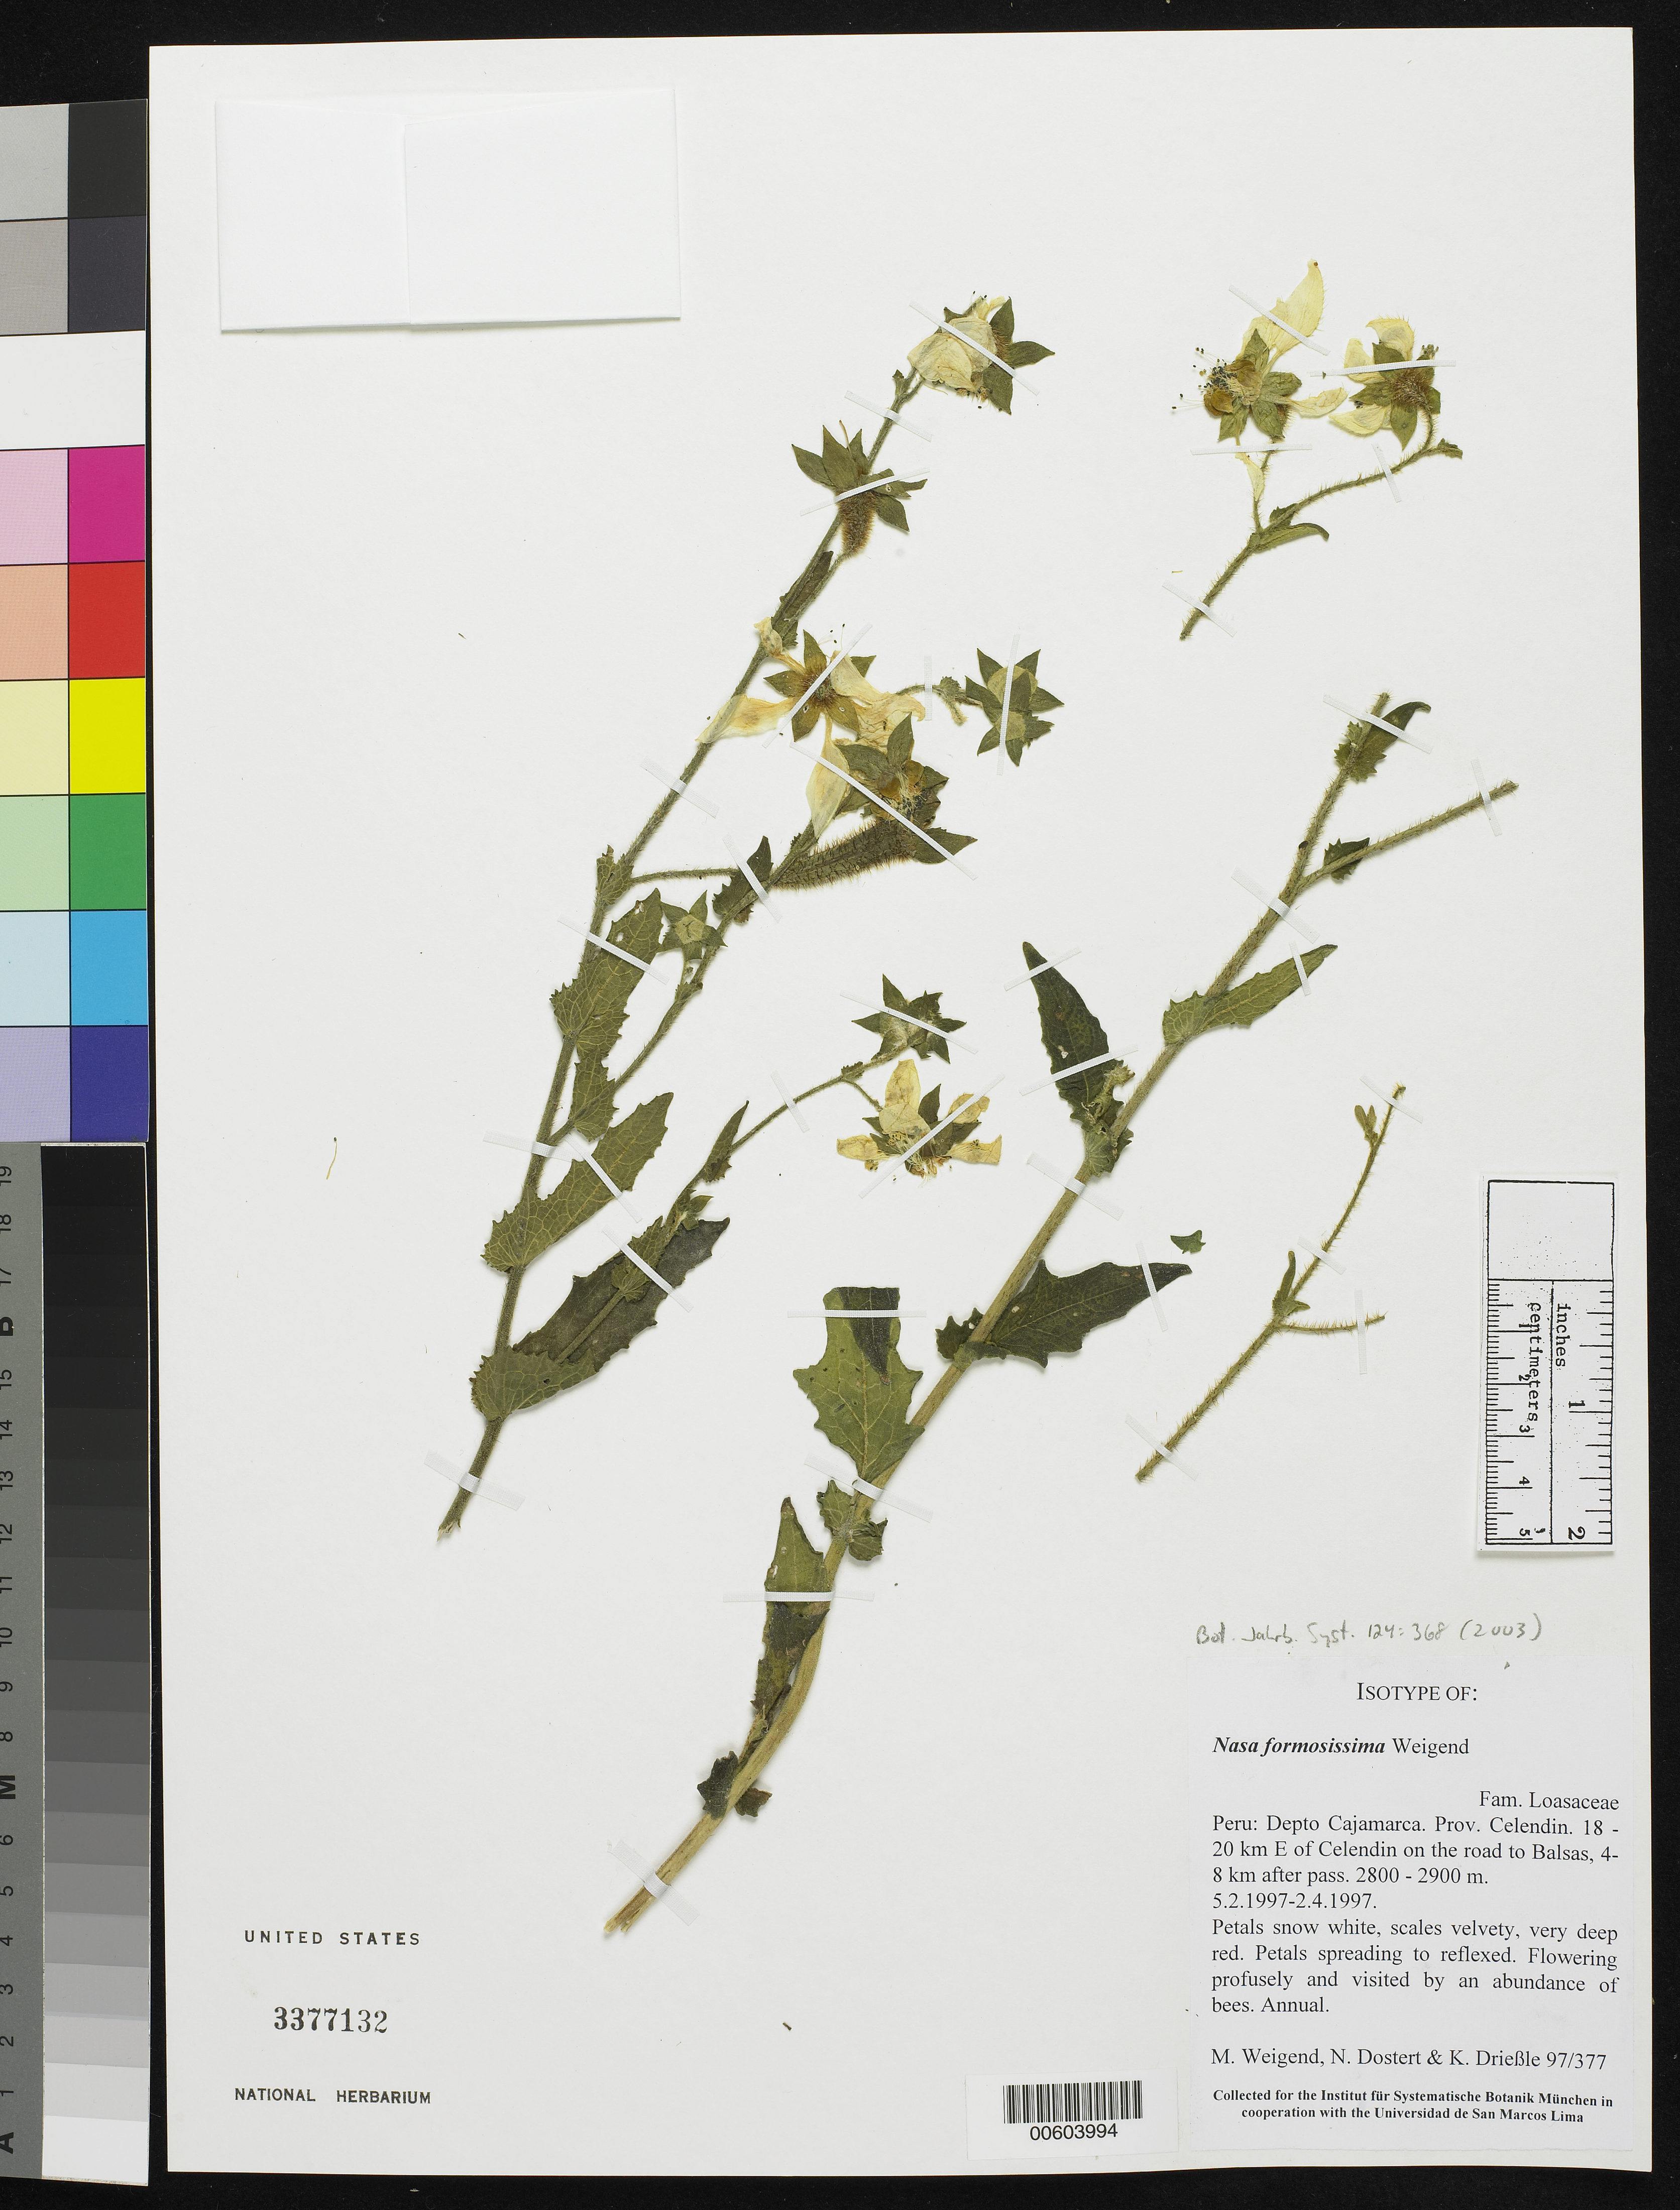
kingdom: Plantae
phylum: Tracheophyta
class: Magnoliopsida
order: Cornales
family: Loasaceae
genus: Nasa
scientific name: Nasa formosissima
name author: Weigend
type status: Isotype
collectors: M. Weigend, N. Dostert & K. Drießle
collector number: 97/377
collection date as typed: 05 Feb 1997 to 02 Apr 1997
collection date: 1997-02-05/1997-04-02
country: Peru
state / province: Cajamarca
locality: Depto. Cajamarca. Prov. Celendin. 18-20 km E of Celendin on the road to Balsas, 4-8 km after pass.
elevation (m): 2800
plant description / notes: Holotype at HUT.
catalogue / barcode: US 3377132